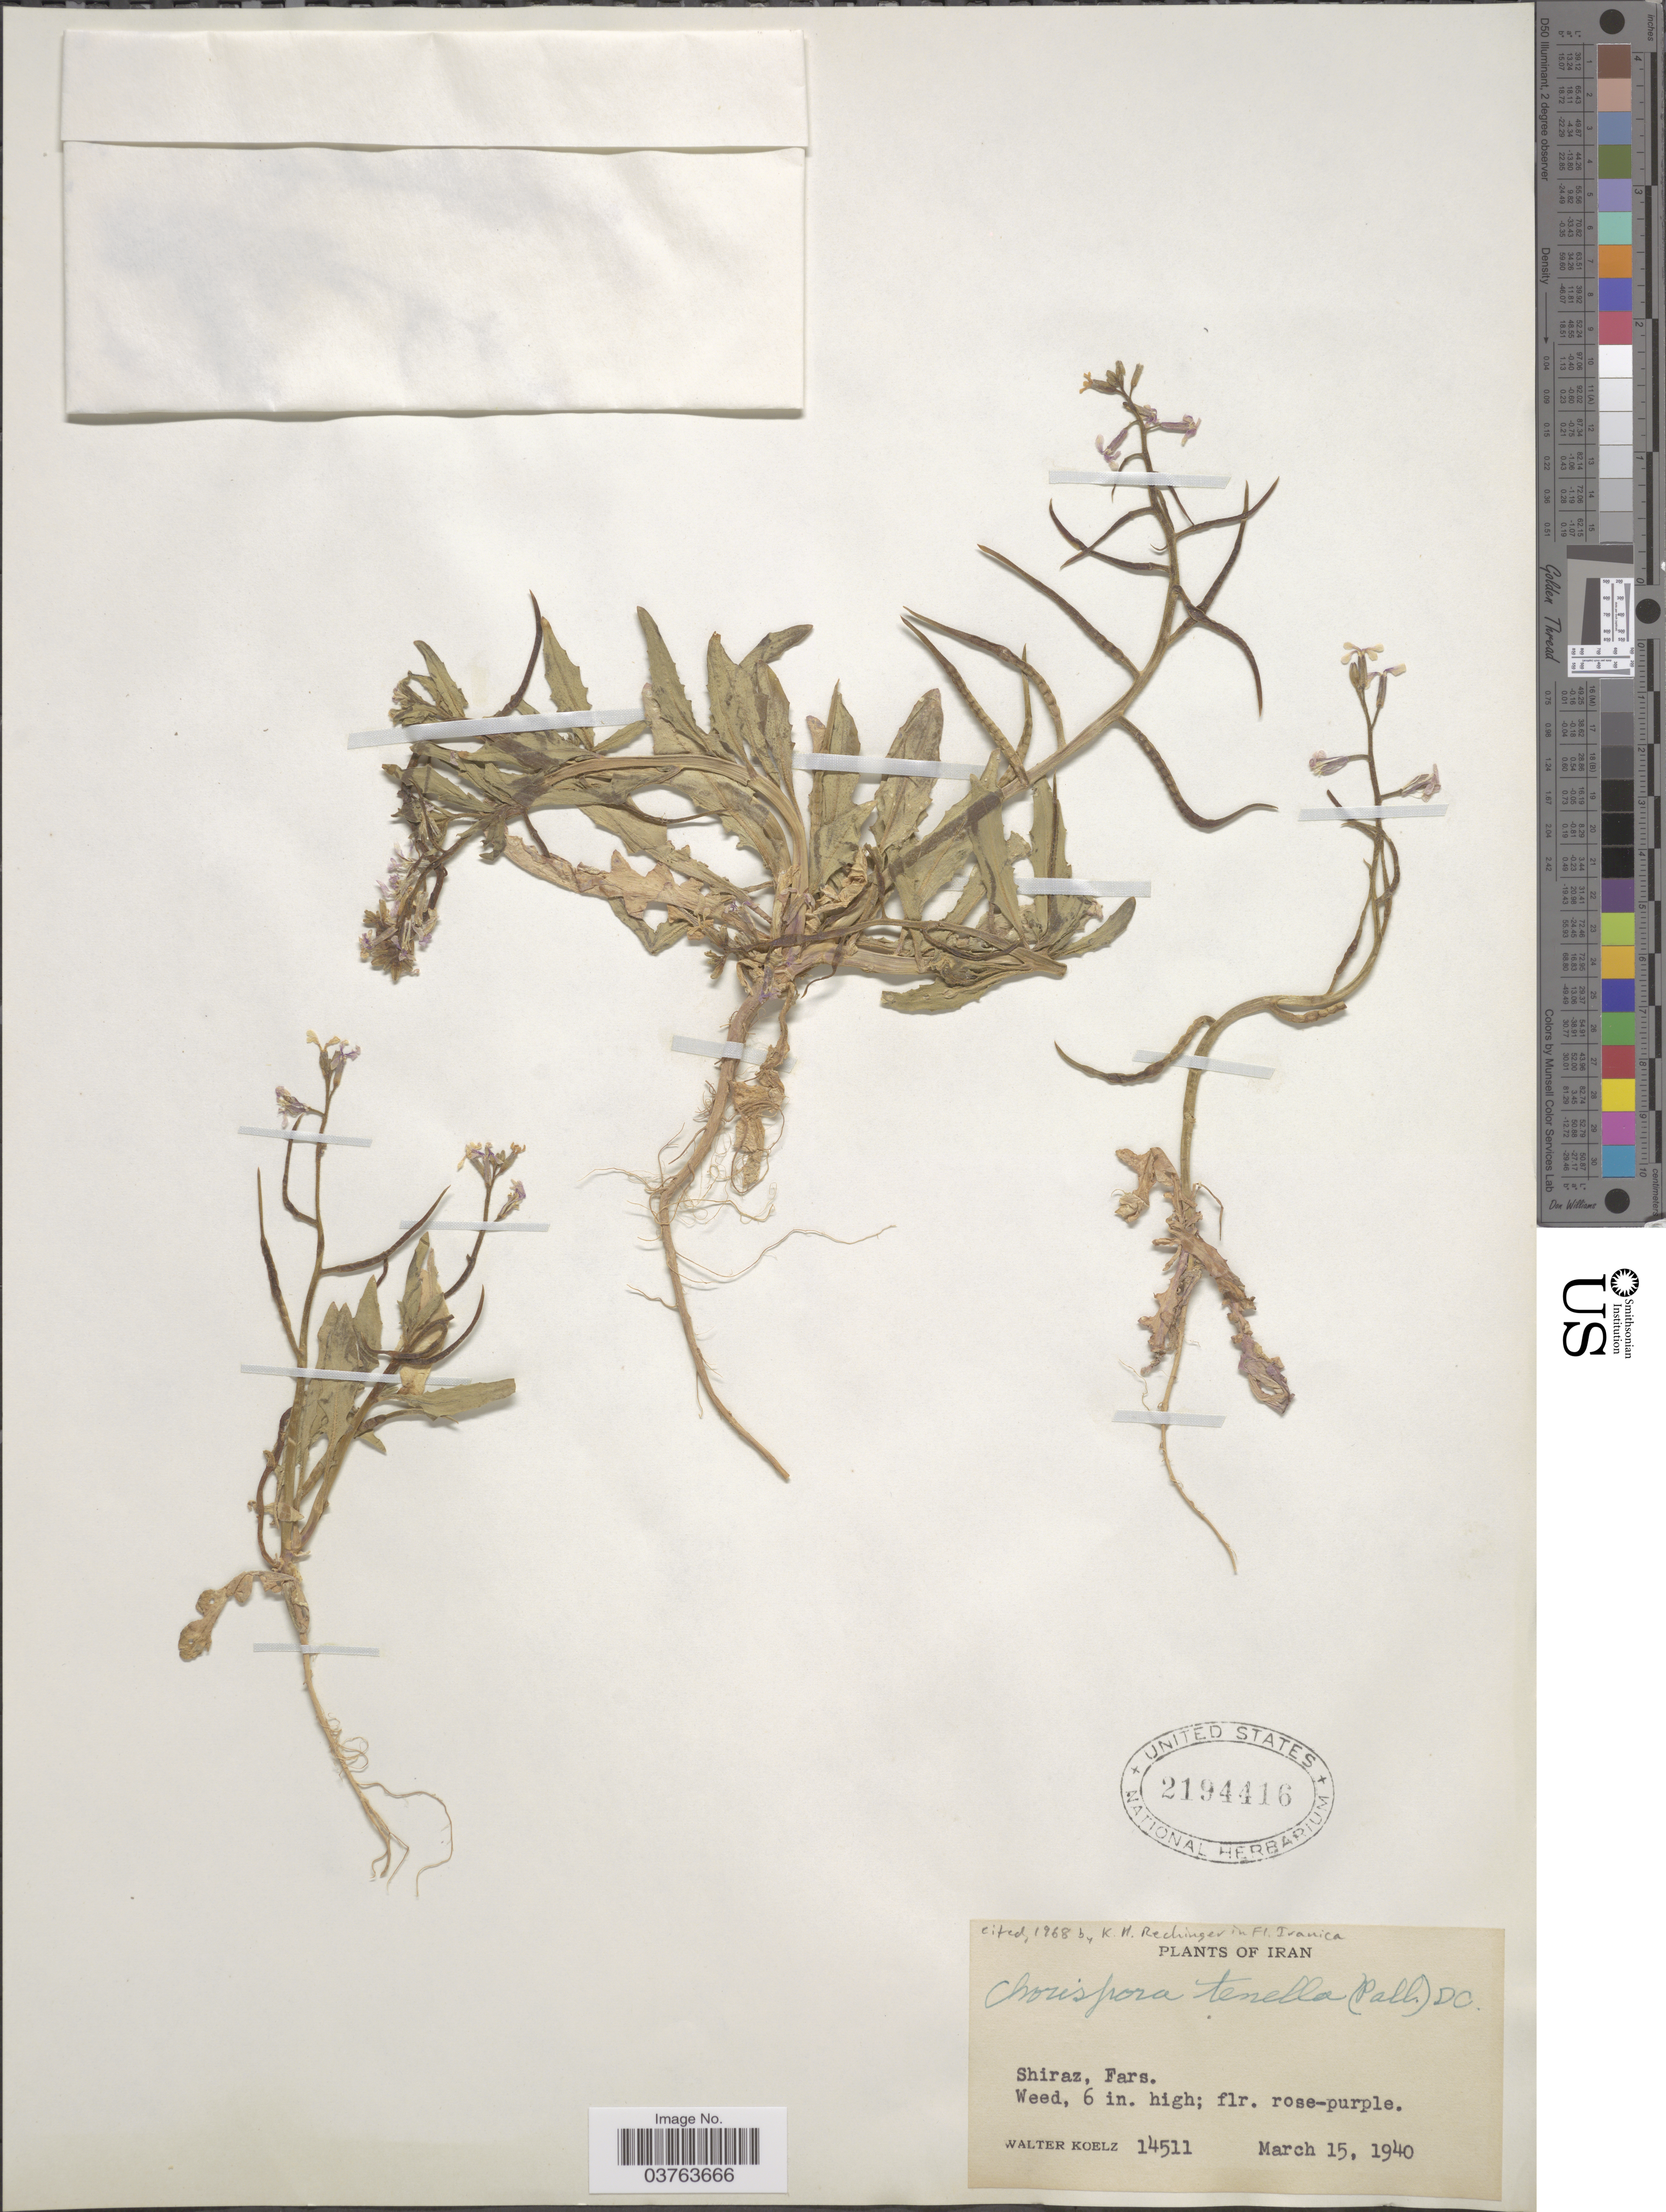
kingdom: Plantae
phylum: Tracheophyta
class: Magnoliopsida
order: Brassicales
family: Brassicaceae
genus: Chorispora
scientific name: Chorispora tenella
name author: DC.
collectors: W. N. Koelz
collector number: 14511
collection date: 1940-03-15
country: Iran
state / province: Fars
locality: Shiraz.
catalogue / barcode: US 2194416